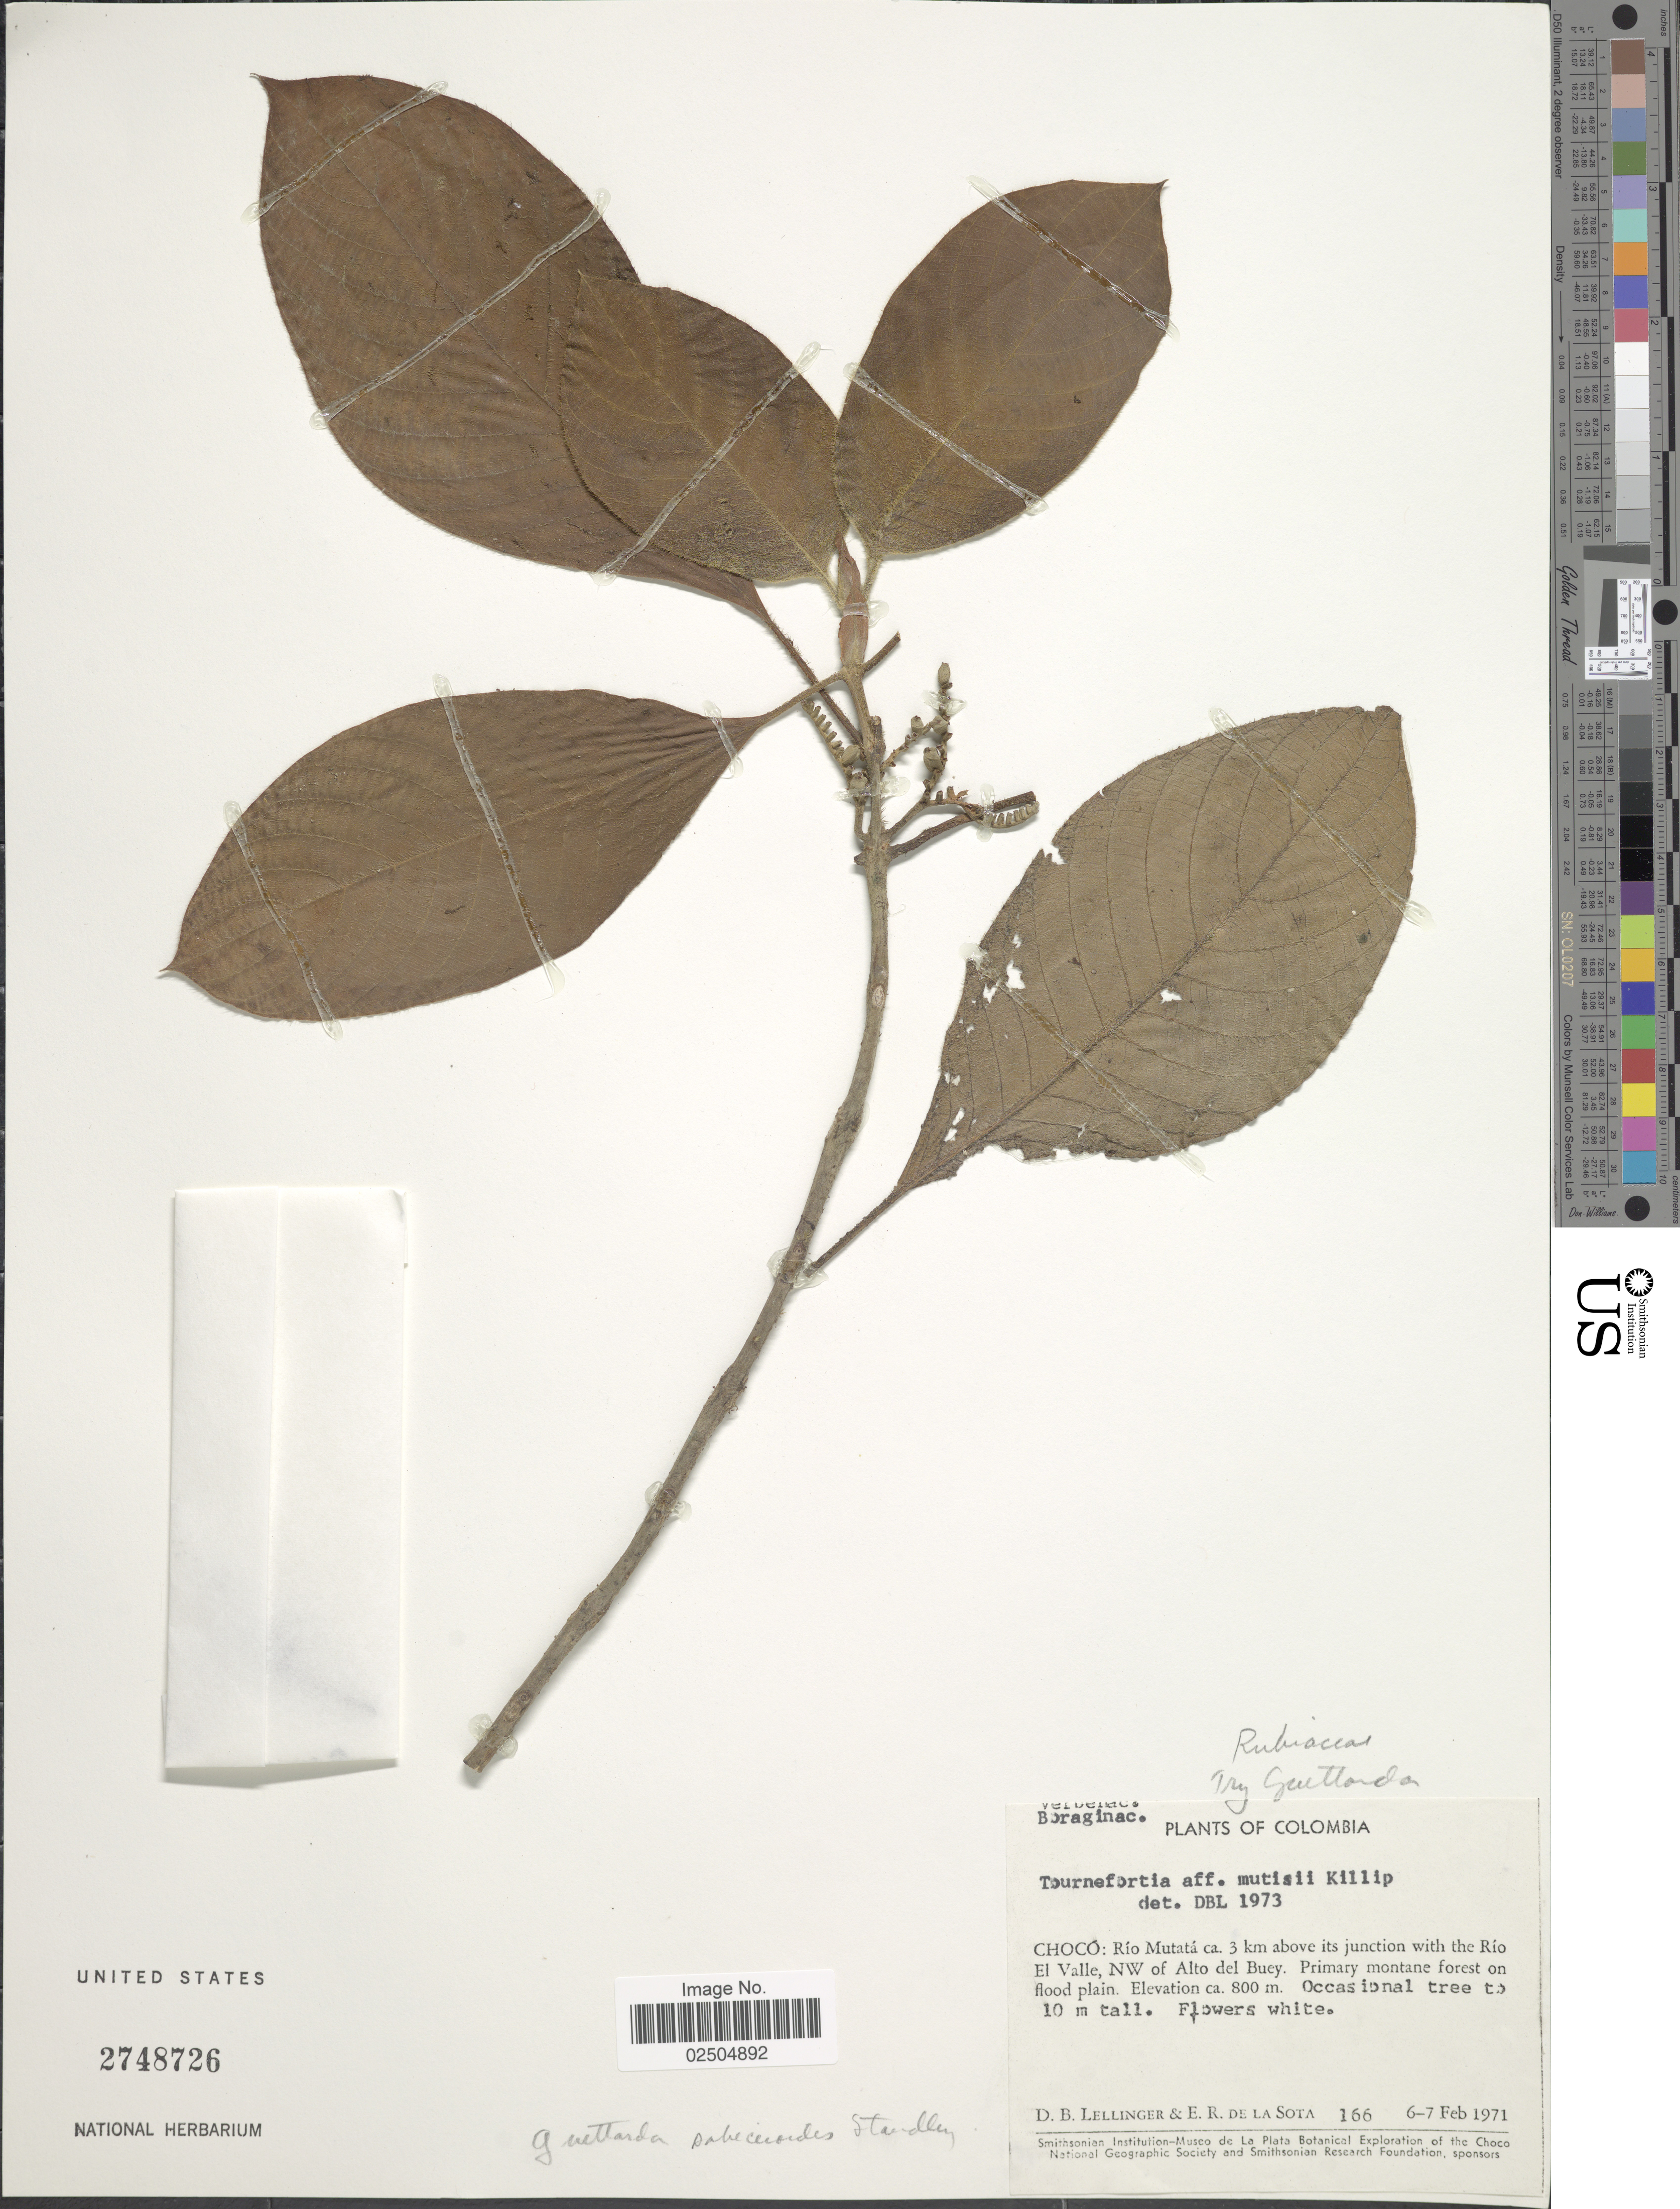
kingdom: Plantae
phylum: Tracheophyta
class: Magnoliopsida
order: Gentianales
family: Rubiaceae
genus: Guettarda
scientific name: Guettarda sp.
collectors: D. B. Lellinger & E. R. de la Sota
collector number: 166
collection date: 1971-02-06/1971-02-07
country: Colombia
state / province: Chocó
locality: Choco: Rio Mutata, 3 km above its junction with the Rio El Valle, NW of Alto del Buey, Primary montane forest on flood plain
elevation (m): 800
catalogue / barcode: US 2748726